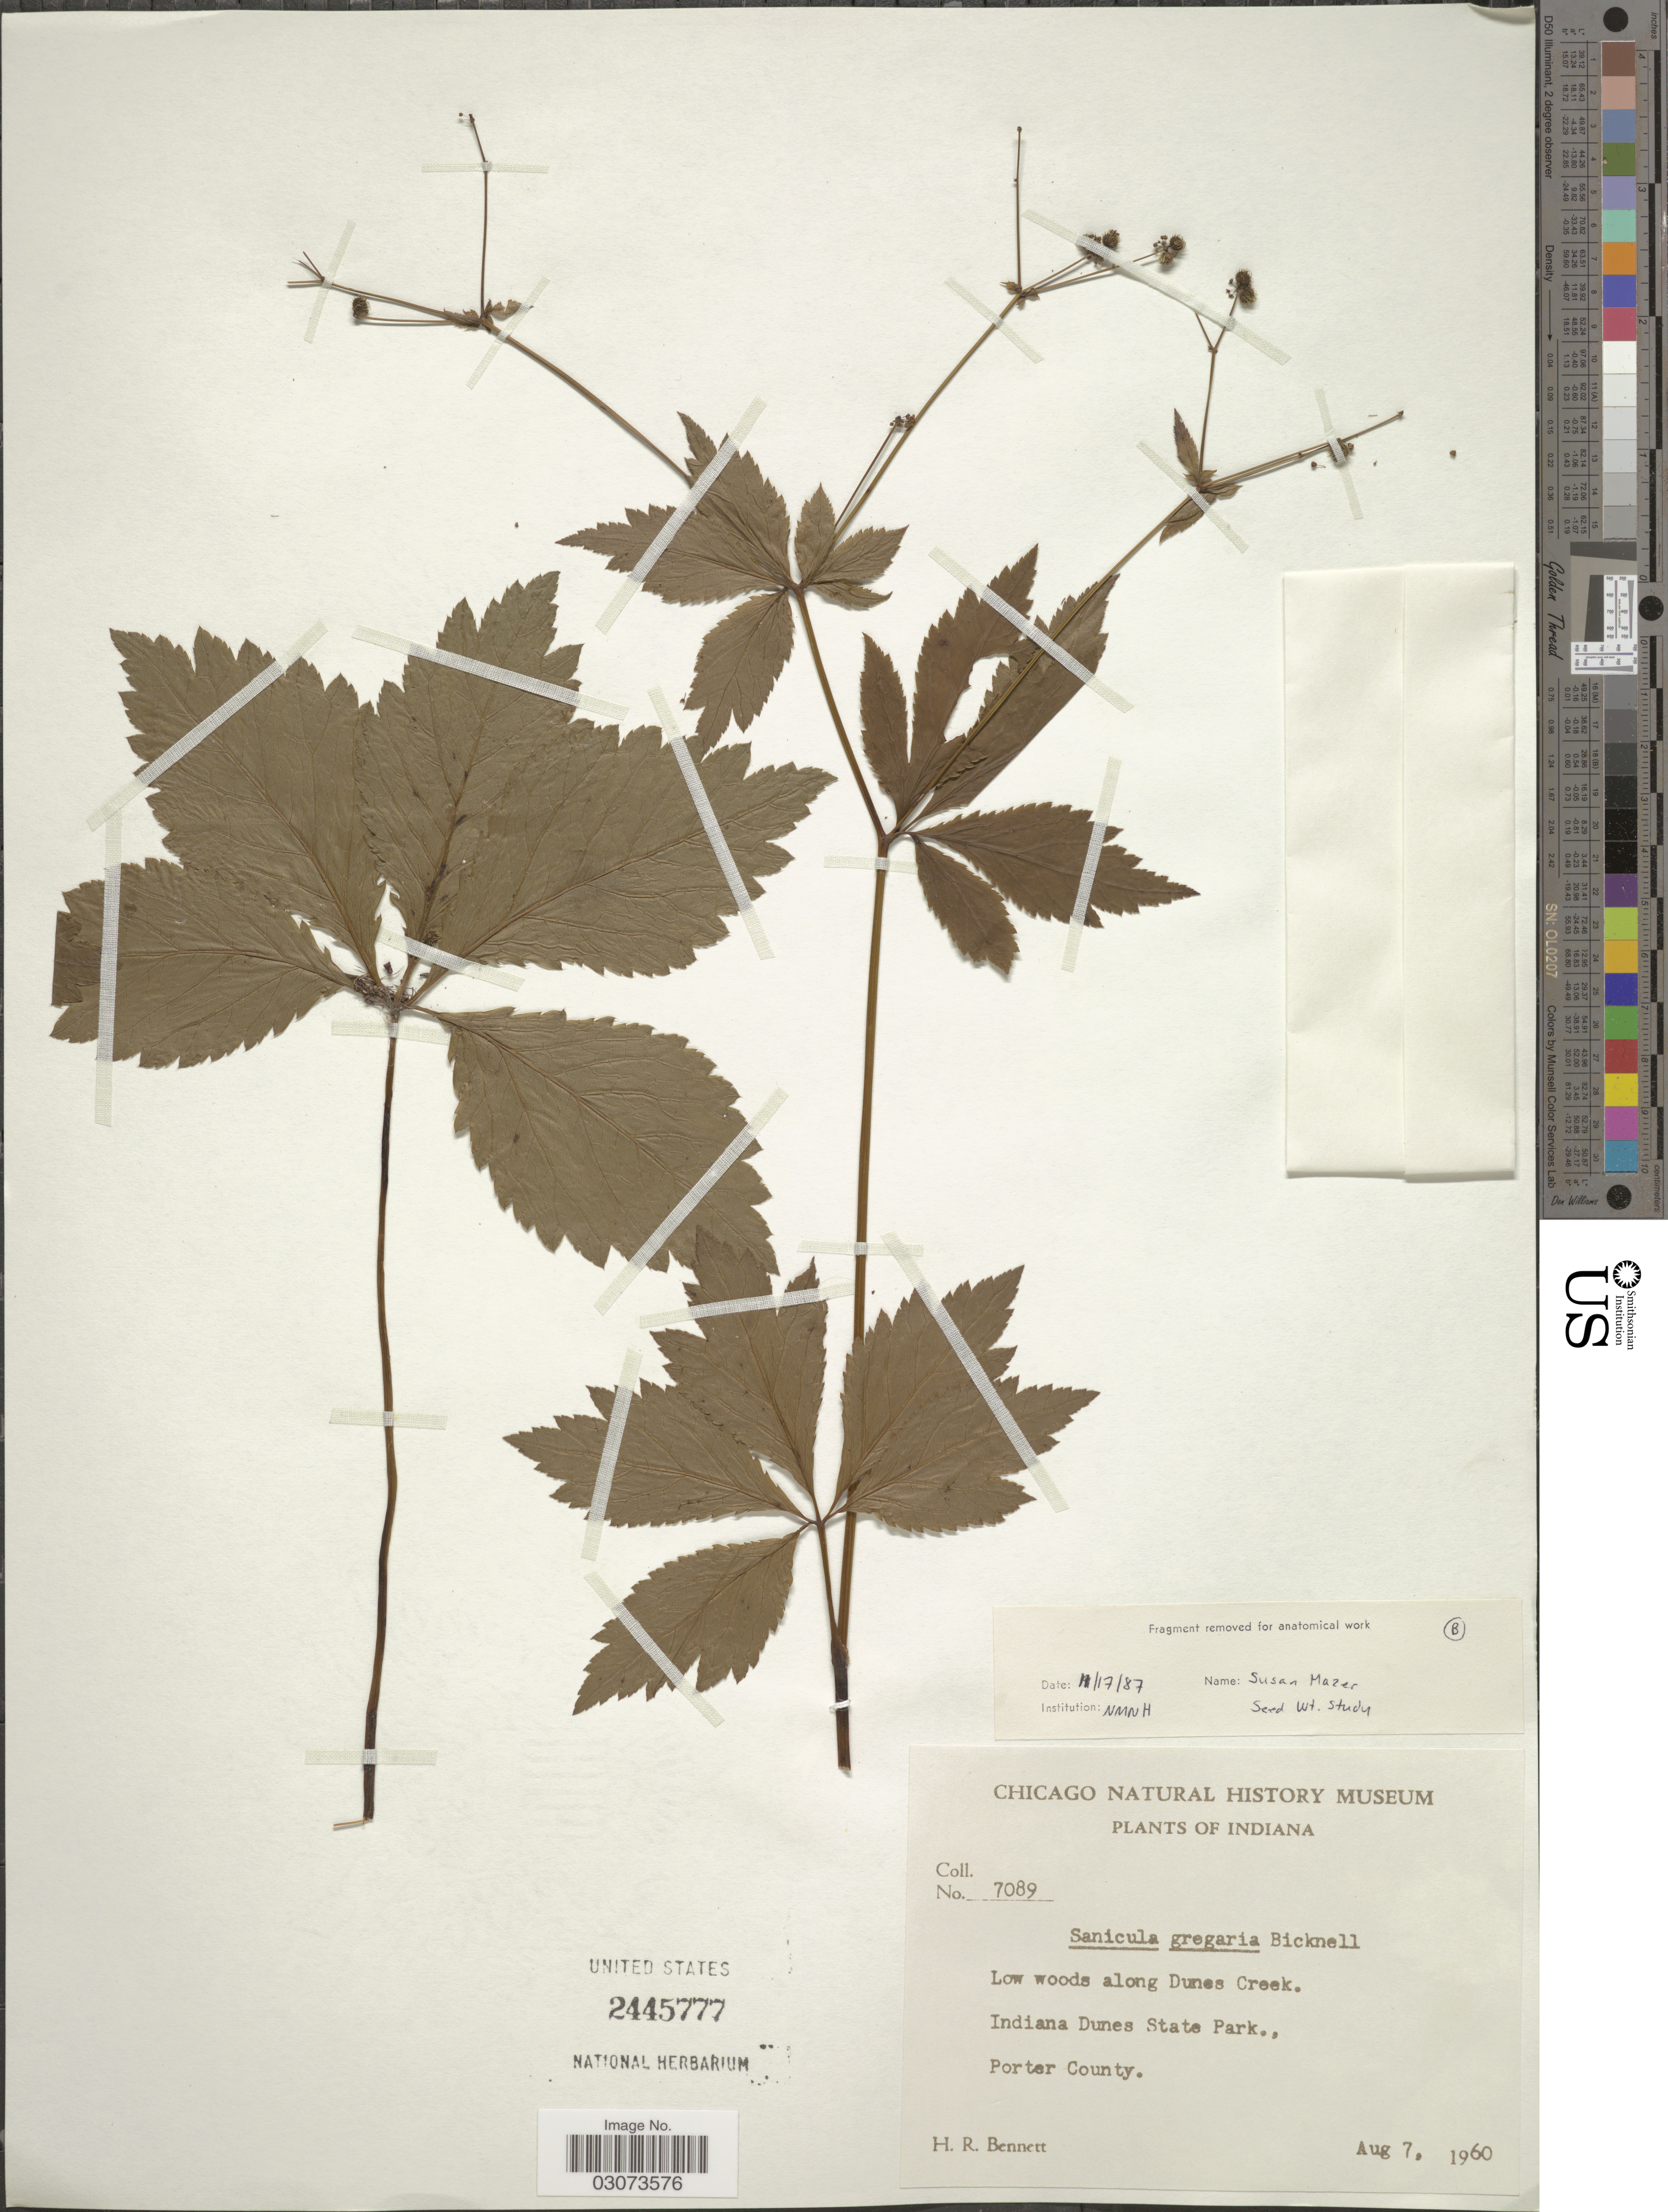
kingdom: Plantae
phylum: Tracheophyta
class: Magnoliopsida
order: Apiales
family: Apiaceae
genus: Sanicula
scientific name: Sanicula gregaria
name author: E.P. Bicknell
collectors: H. R. Bennett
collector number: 7089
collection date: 1960-08-07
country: United States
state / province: Indiana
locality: Along Dunes Creek. Indiana Dunes State Park., Porter County.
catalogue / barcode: US 2445777